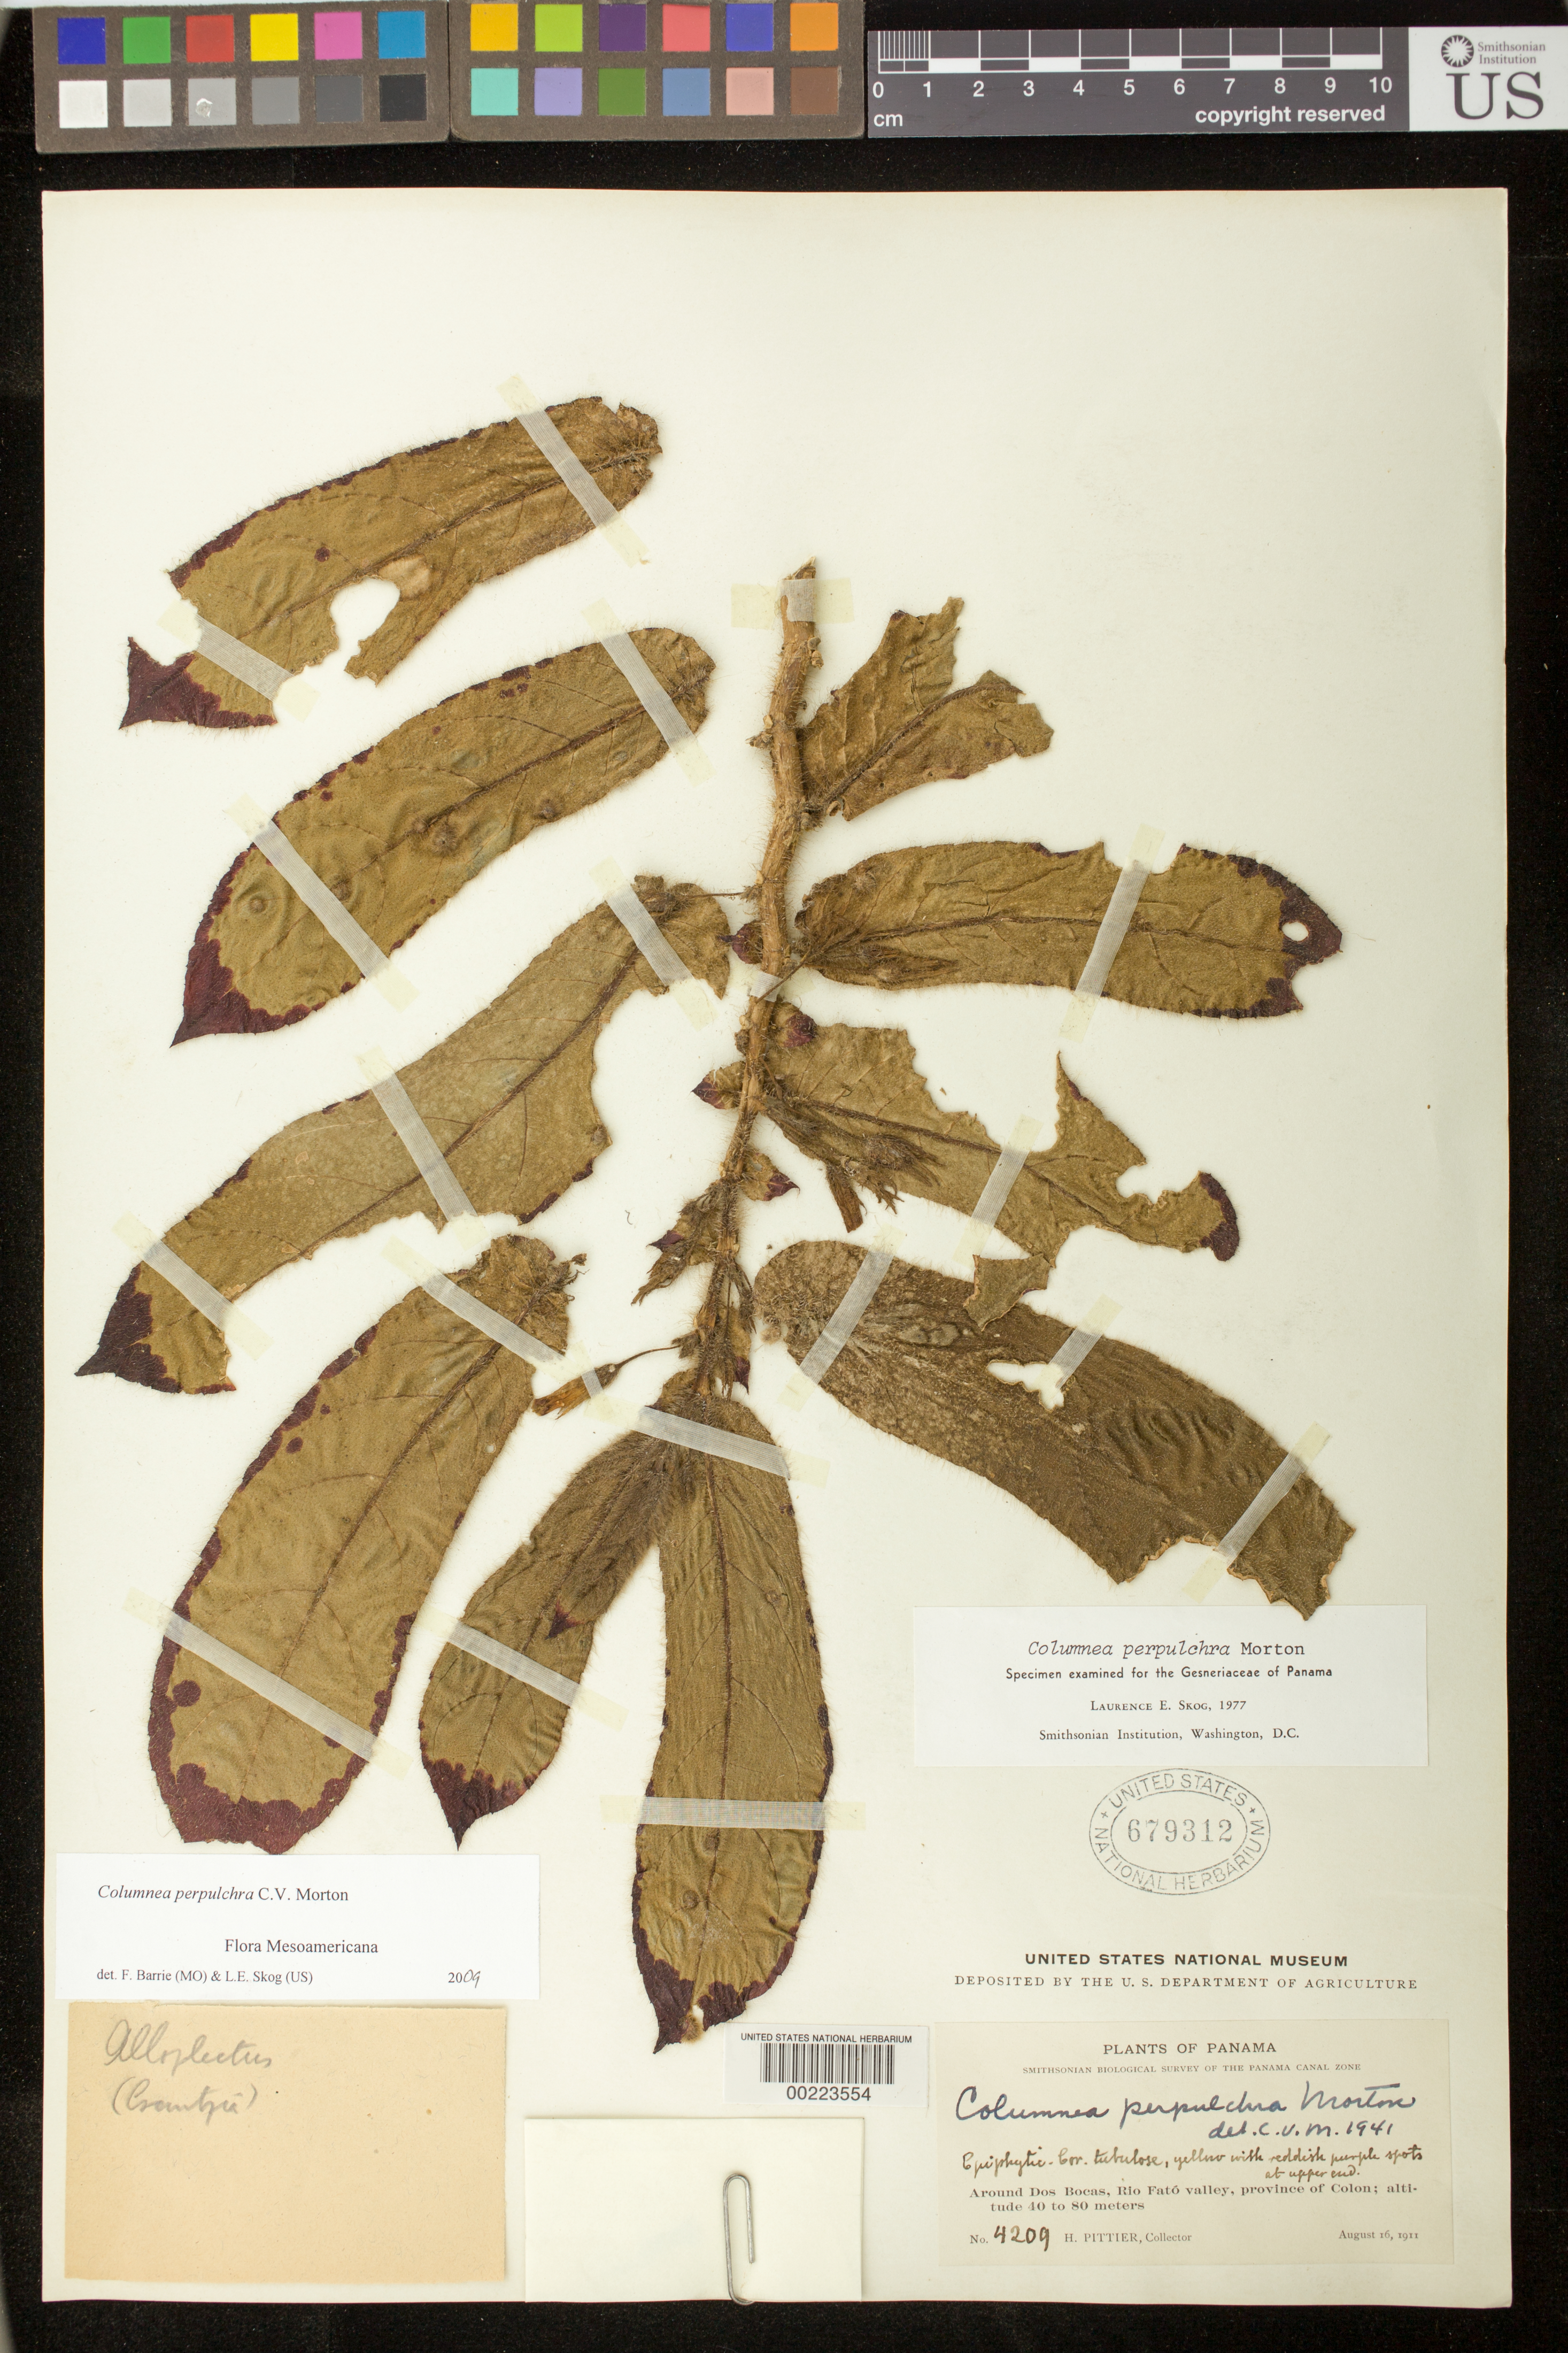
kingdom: Plantae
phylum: Tracheophyta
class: Magnoliopsida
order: Lamiales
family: Gesneriaceae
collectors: H. F. Pittier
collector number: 4209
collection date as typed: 16 Aug 1911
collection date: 1911-08-16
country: Panama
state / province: Colón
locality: Around Dos Bocas, Rio Fato valley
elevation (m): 40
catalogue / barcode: US 679312